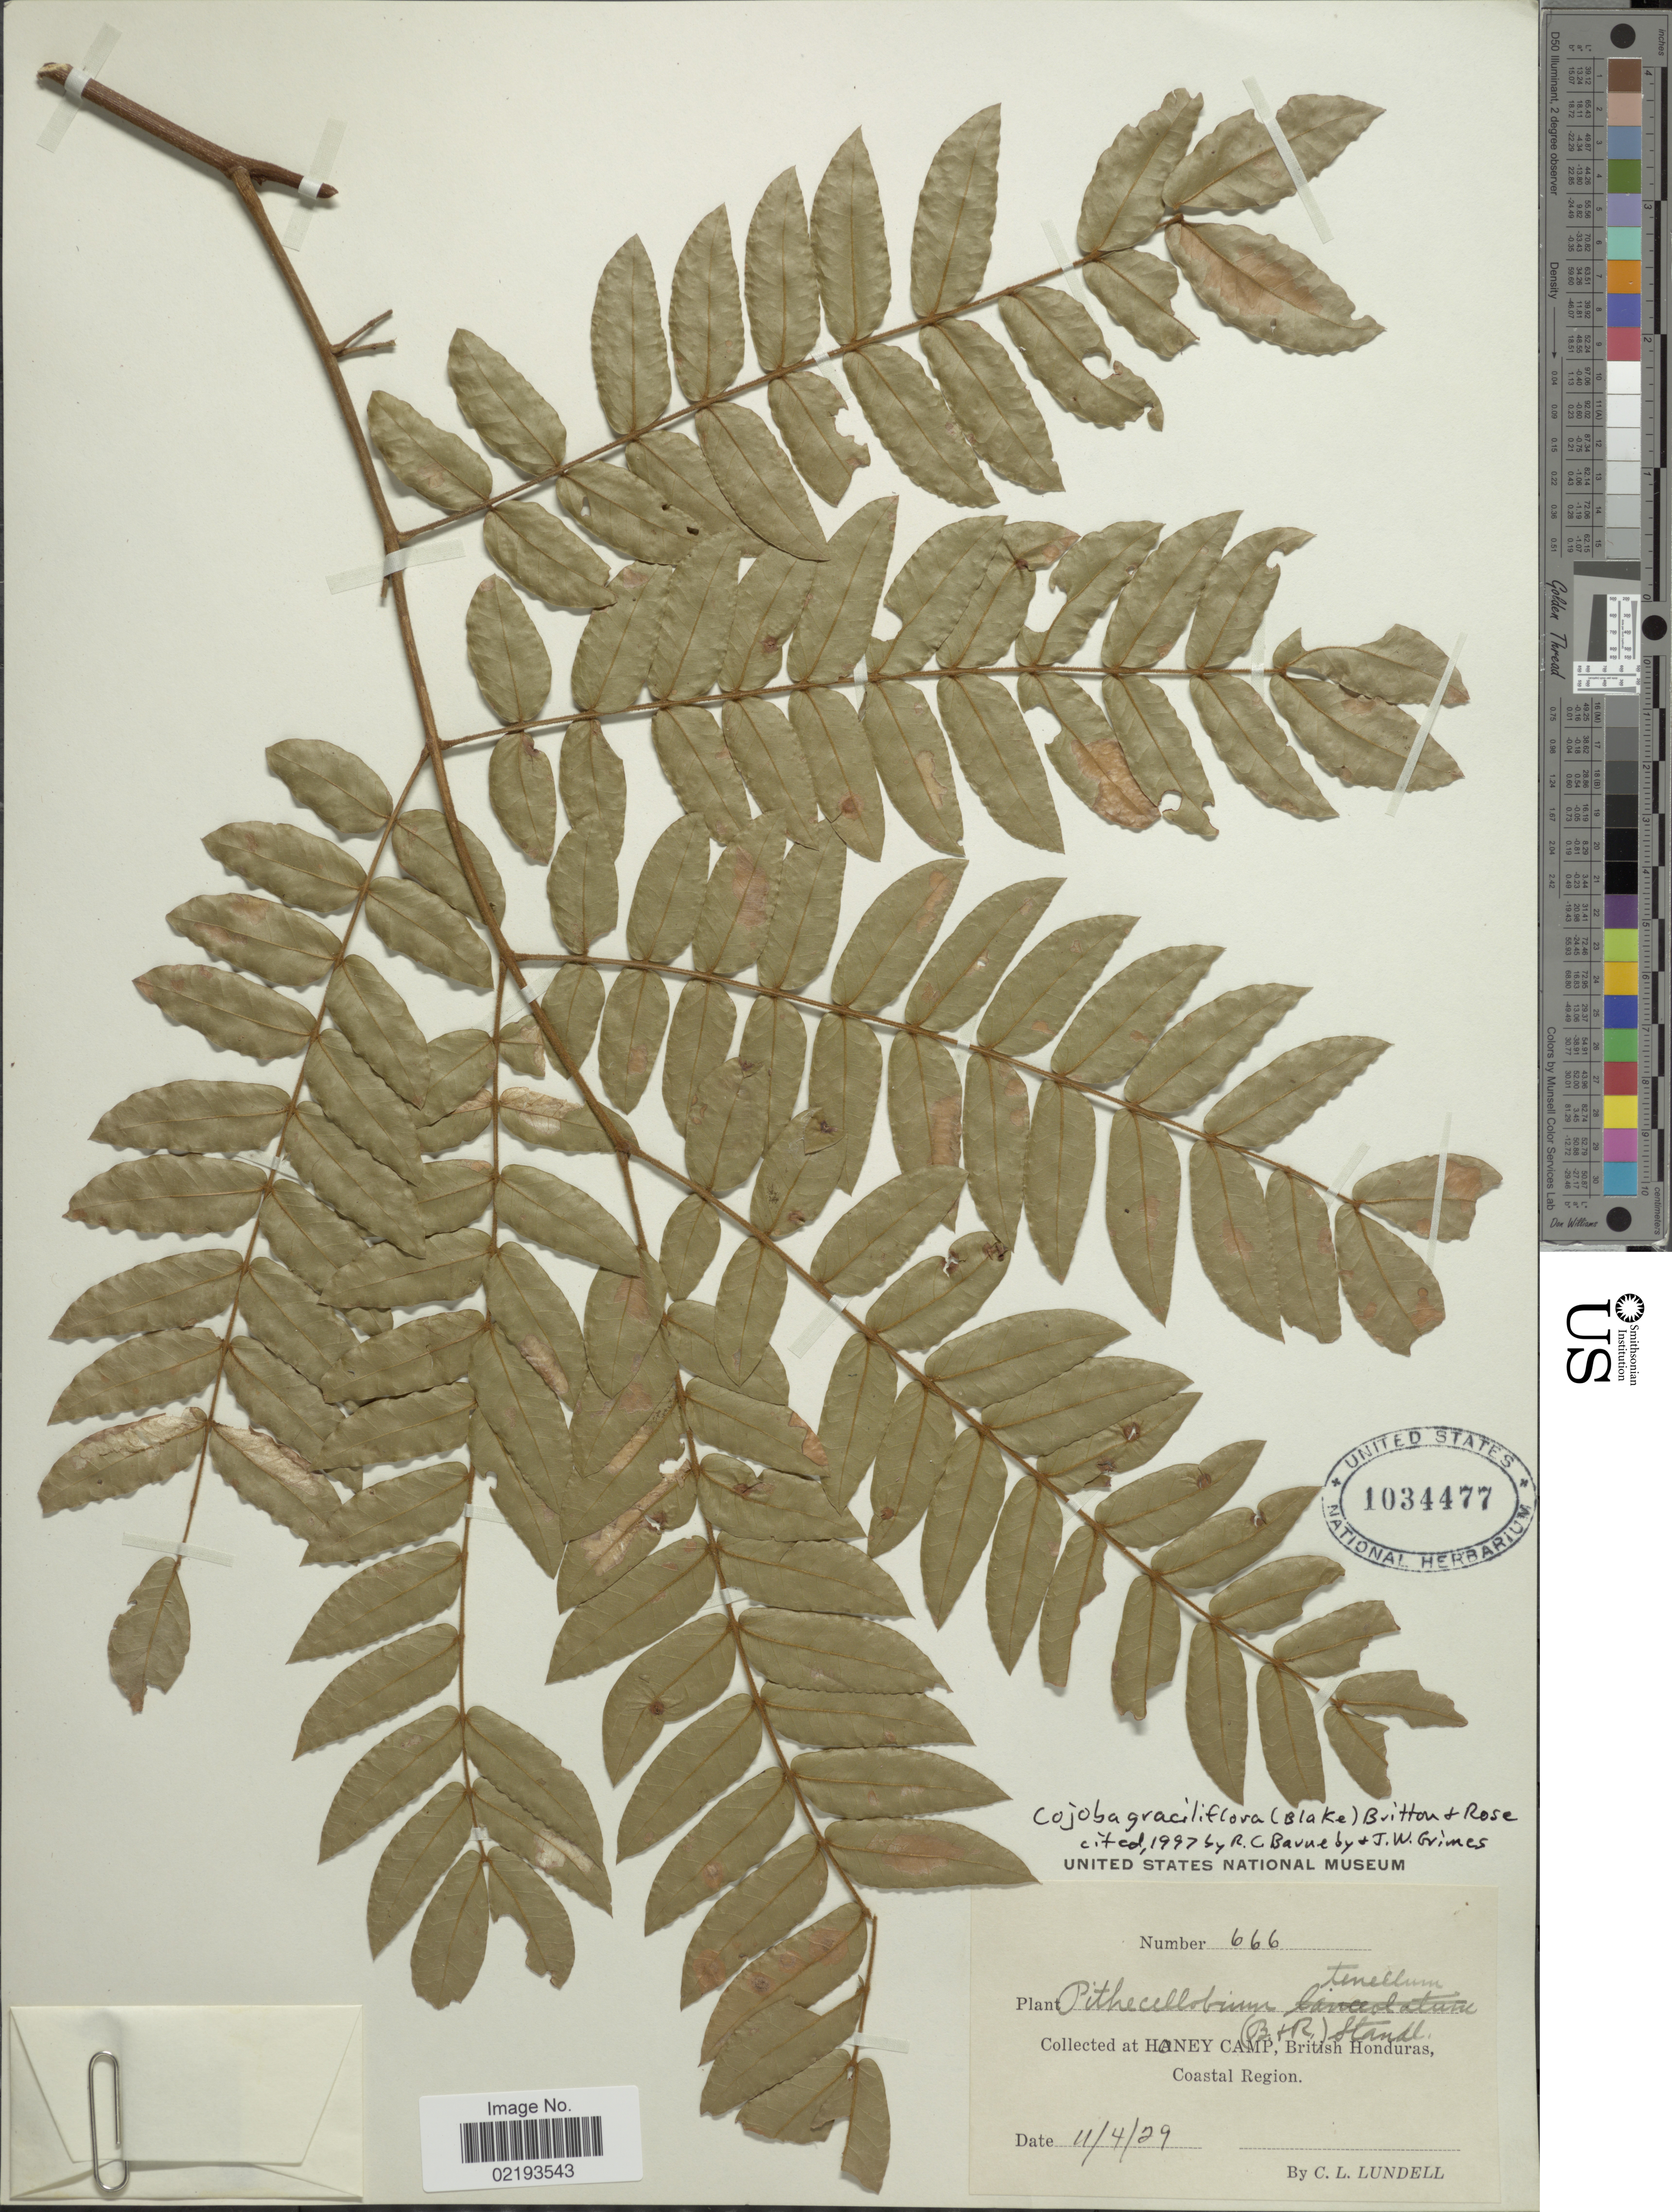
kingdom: Plantae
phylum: Tracheophyta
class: Magnoliopsida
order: Fabales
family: Fabaceae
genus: Cojoba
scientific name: Cojoba graciliflora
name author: (S.F. Blake) Britton & Rose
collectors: C. L. Lundell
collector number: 666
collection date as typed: Transcribed d/m/y: 11/4/29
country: Belize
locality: Honey Camp, British Honduras, Coastal Region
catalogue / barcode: US 1034477